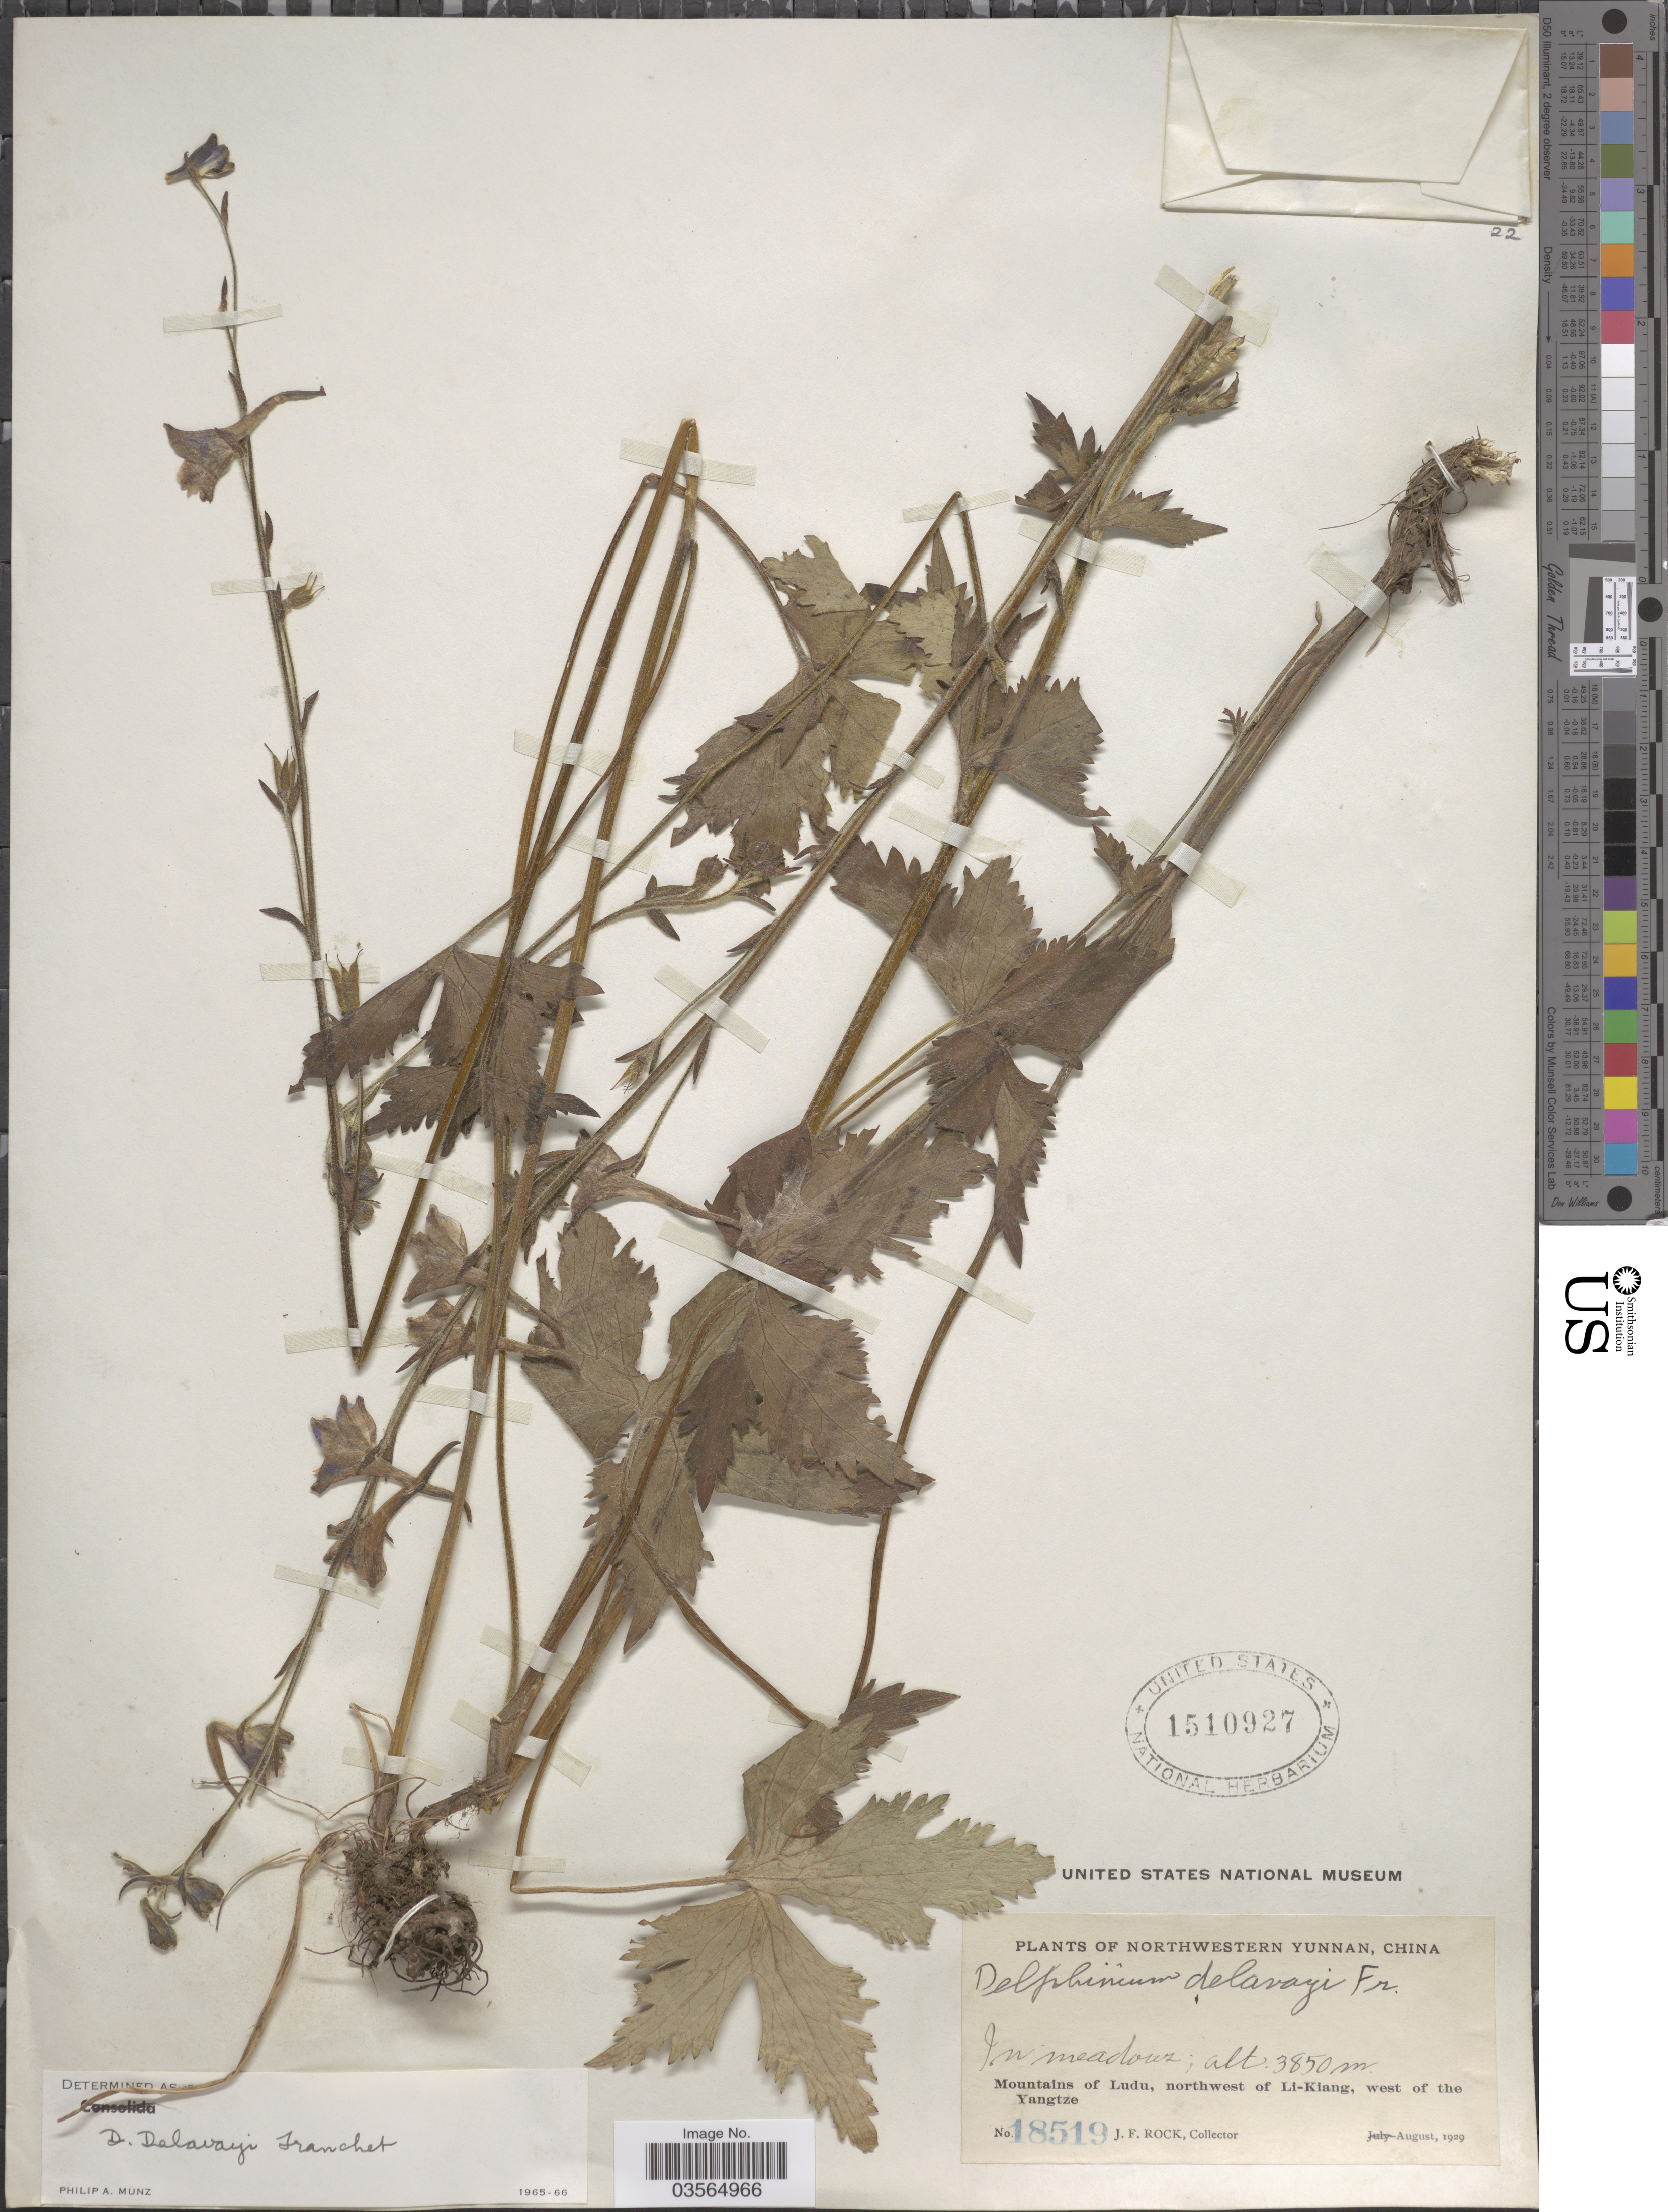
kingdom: Plantae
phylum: Tracheophyta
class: Magnoliopsida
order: Ranunculales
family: Ranunculaceae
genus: Delphinium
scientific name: Delphinium delavayi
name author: Franch.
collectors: J. Rock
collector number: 18519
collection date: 1929-08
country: China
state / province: Yunnan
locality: Northwestern Yunnan. Mountains of Ludu, northwest of Li-Kiang, west of the Yangtze.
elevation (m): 3850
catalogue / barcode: US 1510927